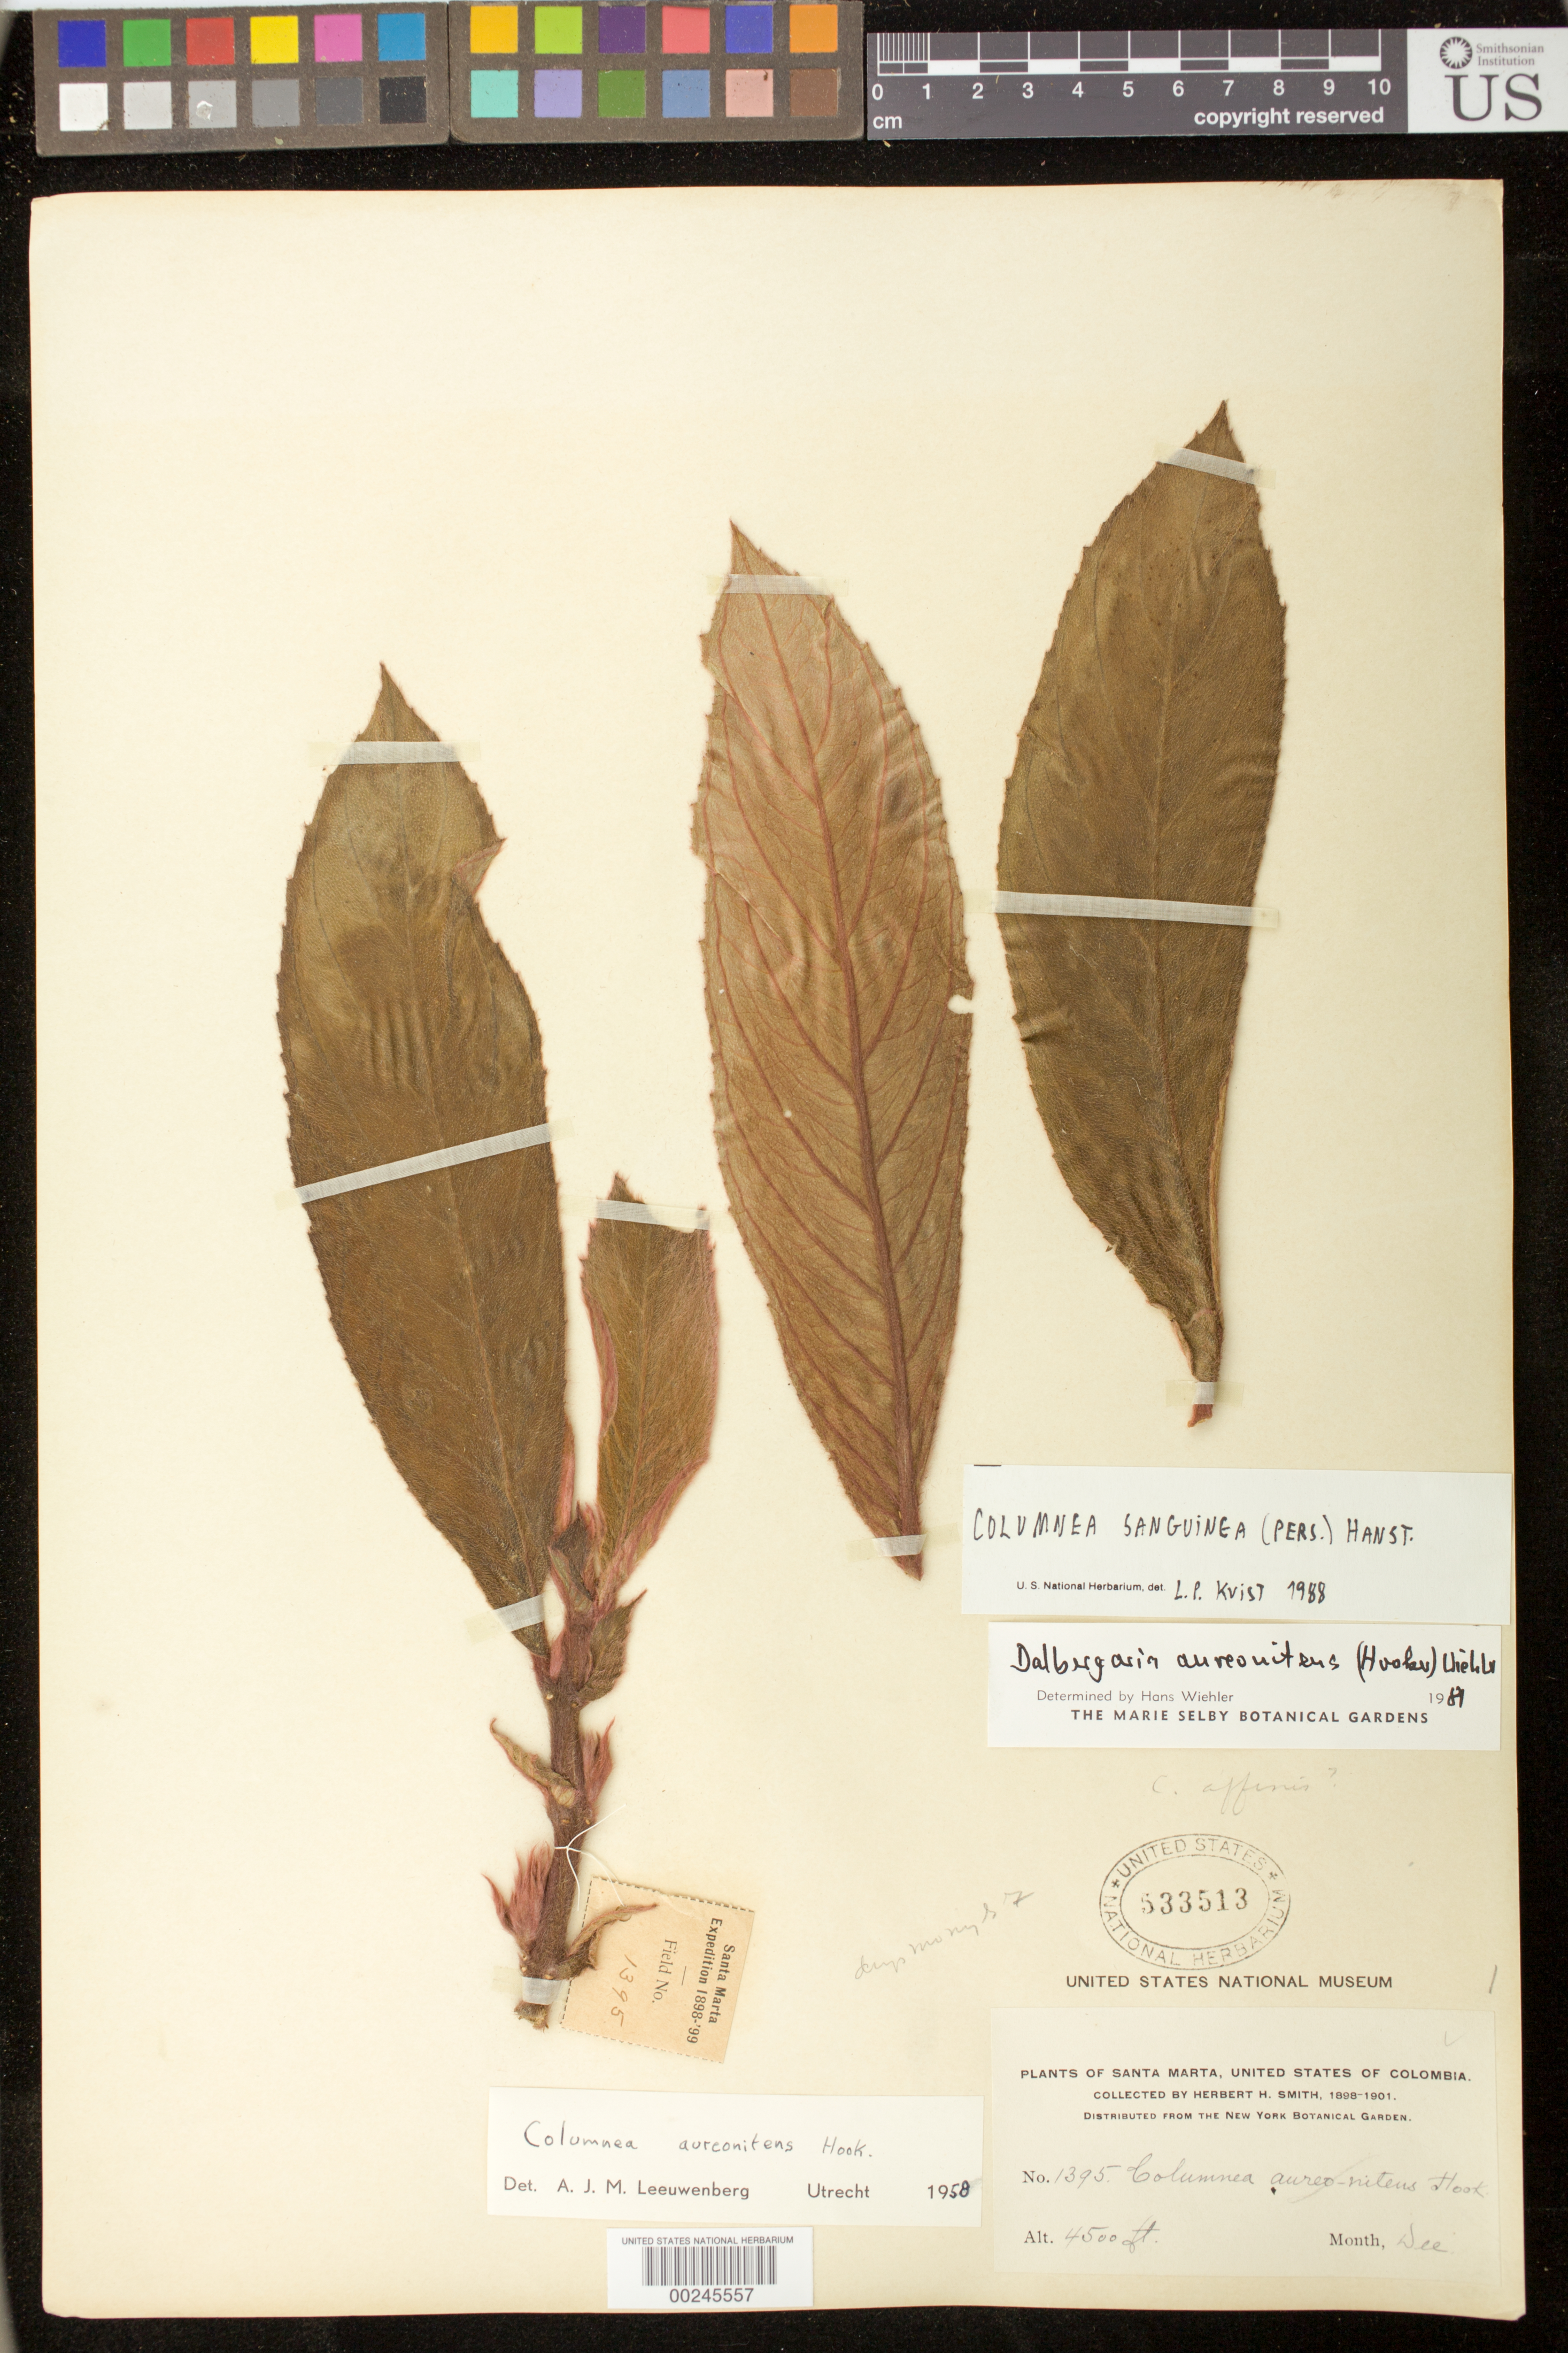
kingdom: Plantae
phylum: Tracheophyta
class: Magnoliopsida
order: Lamiales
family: Gesneriaceae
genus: Columnea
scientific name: Columnea sanguinea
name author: (Pers.) Hanst.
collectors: Herbert H. Smith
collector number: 1395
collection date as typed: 1898-1901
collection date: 1898/1901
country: Colombia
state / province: Magdalena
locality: Santa Marta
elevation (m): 1372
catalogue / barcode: US 533513